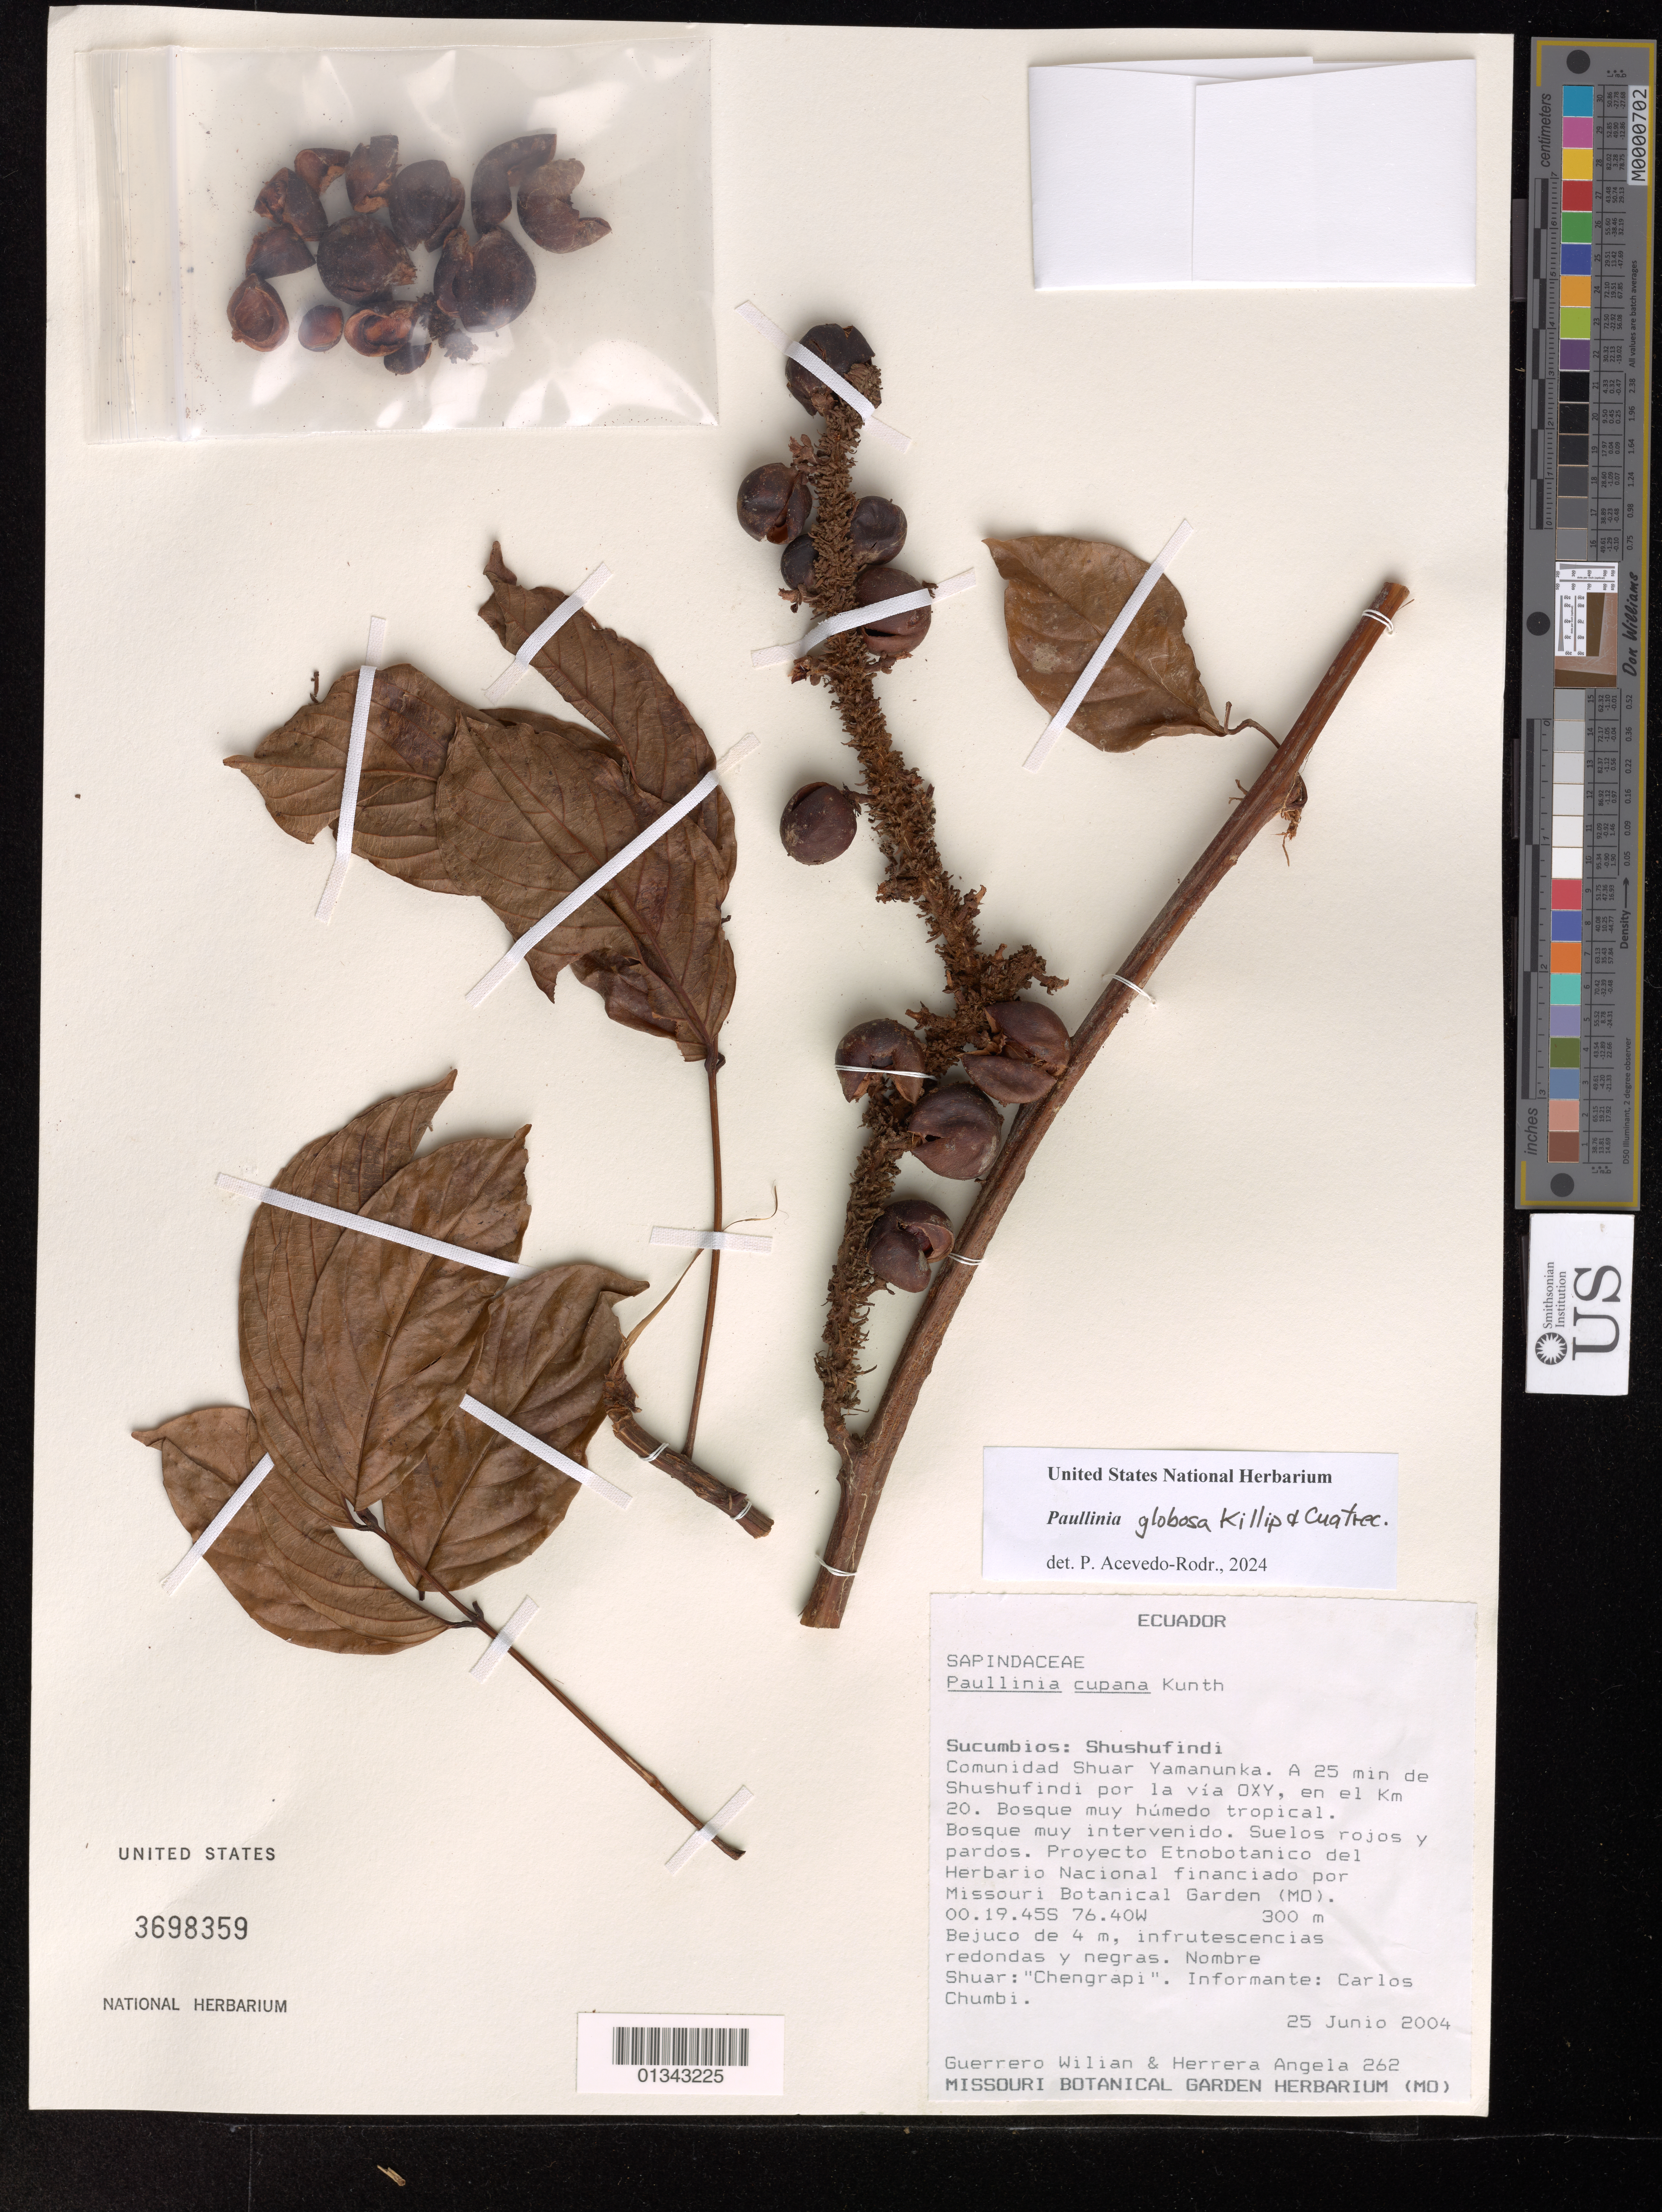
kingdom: Plantae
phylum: Tracheophyta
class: Magnoliopsida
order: Sapindales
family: Sapindaceae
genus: Paullinia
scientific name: Paullinia globosa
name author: Killip & Cuatrec.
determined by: Acevedo-Rodriguez, P., (US), Smithsonian Institution - National Museum of Natural History (UNITED STATES)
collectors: W. Guerrero & A. Herrera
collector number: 262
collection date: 2004-06-25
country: Ecuador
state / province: Sucumbios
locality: Shushufindi. Comunidad Shuar Yamanunka, a 25 min de Shushufindi por la vía OXY, en el km 20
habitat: Bosque muy húmedo tropical. Bosque muy intervenido. Suelos rojos y pardos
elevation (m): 300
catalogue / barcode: US 3698359